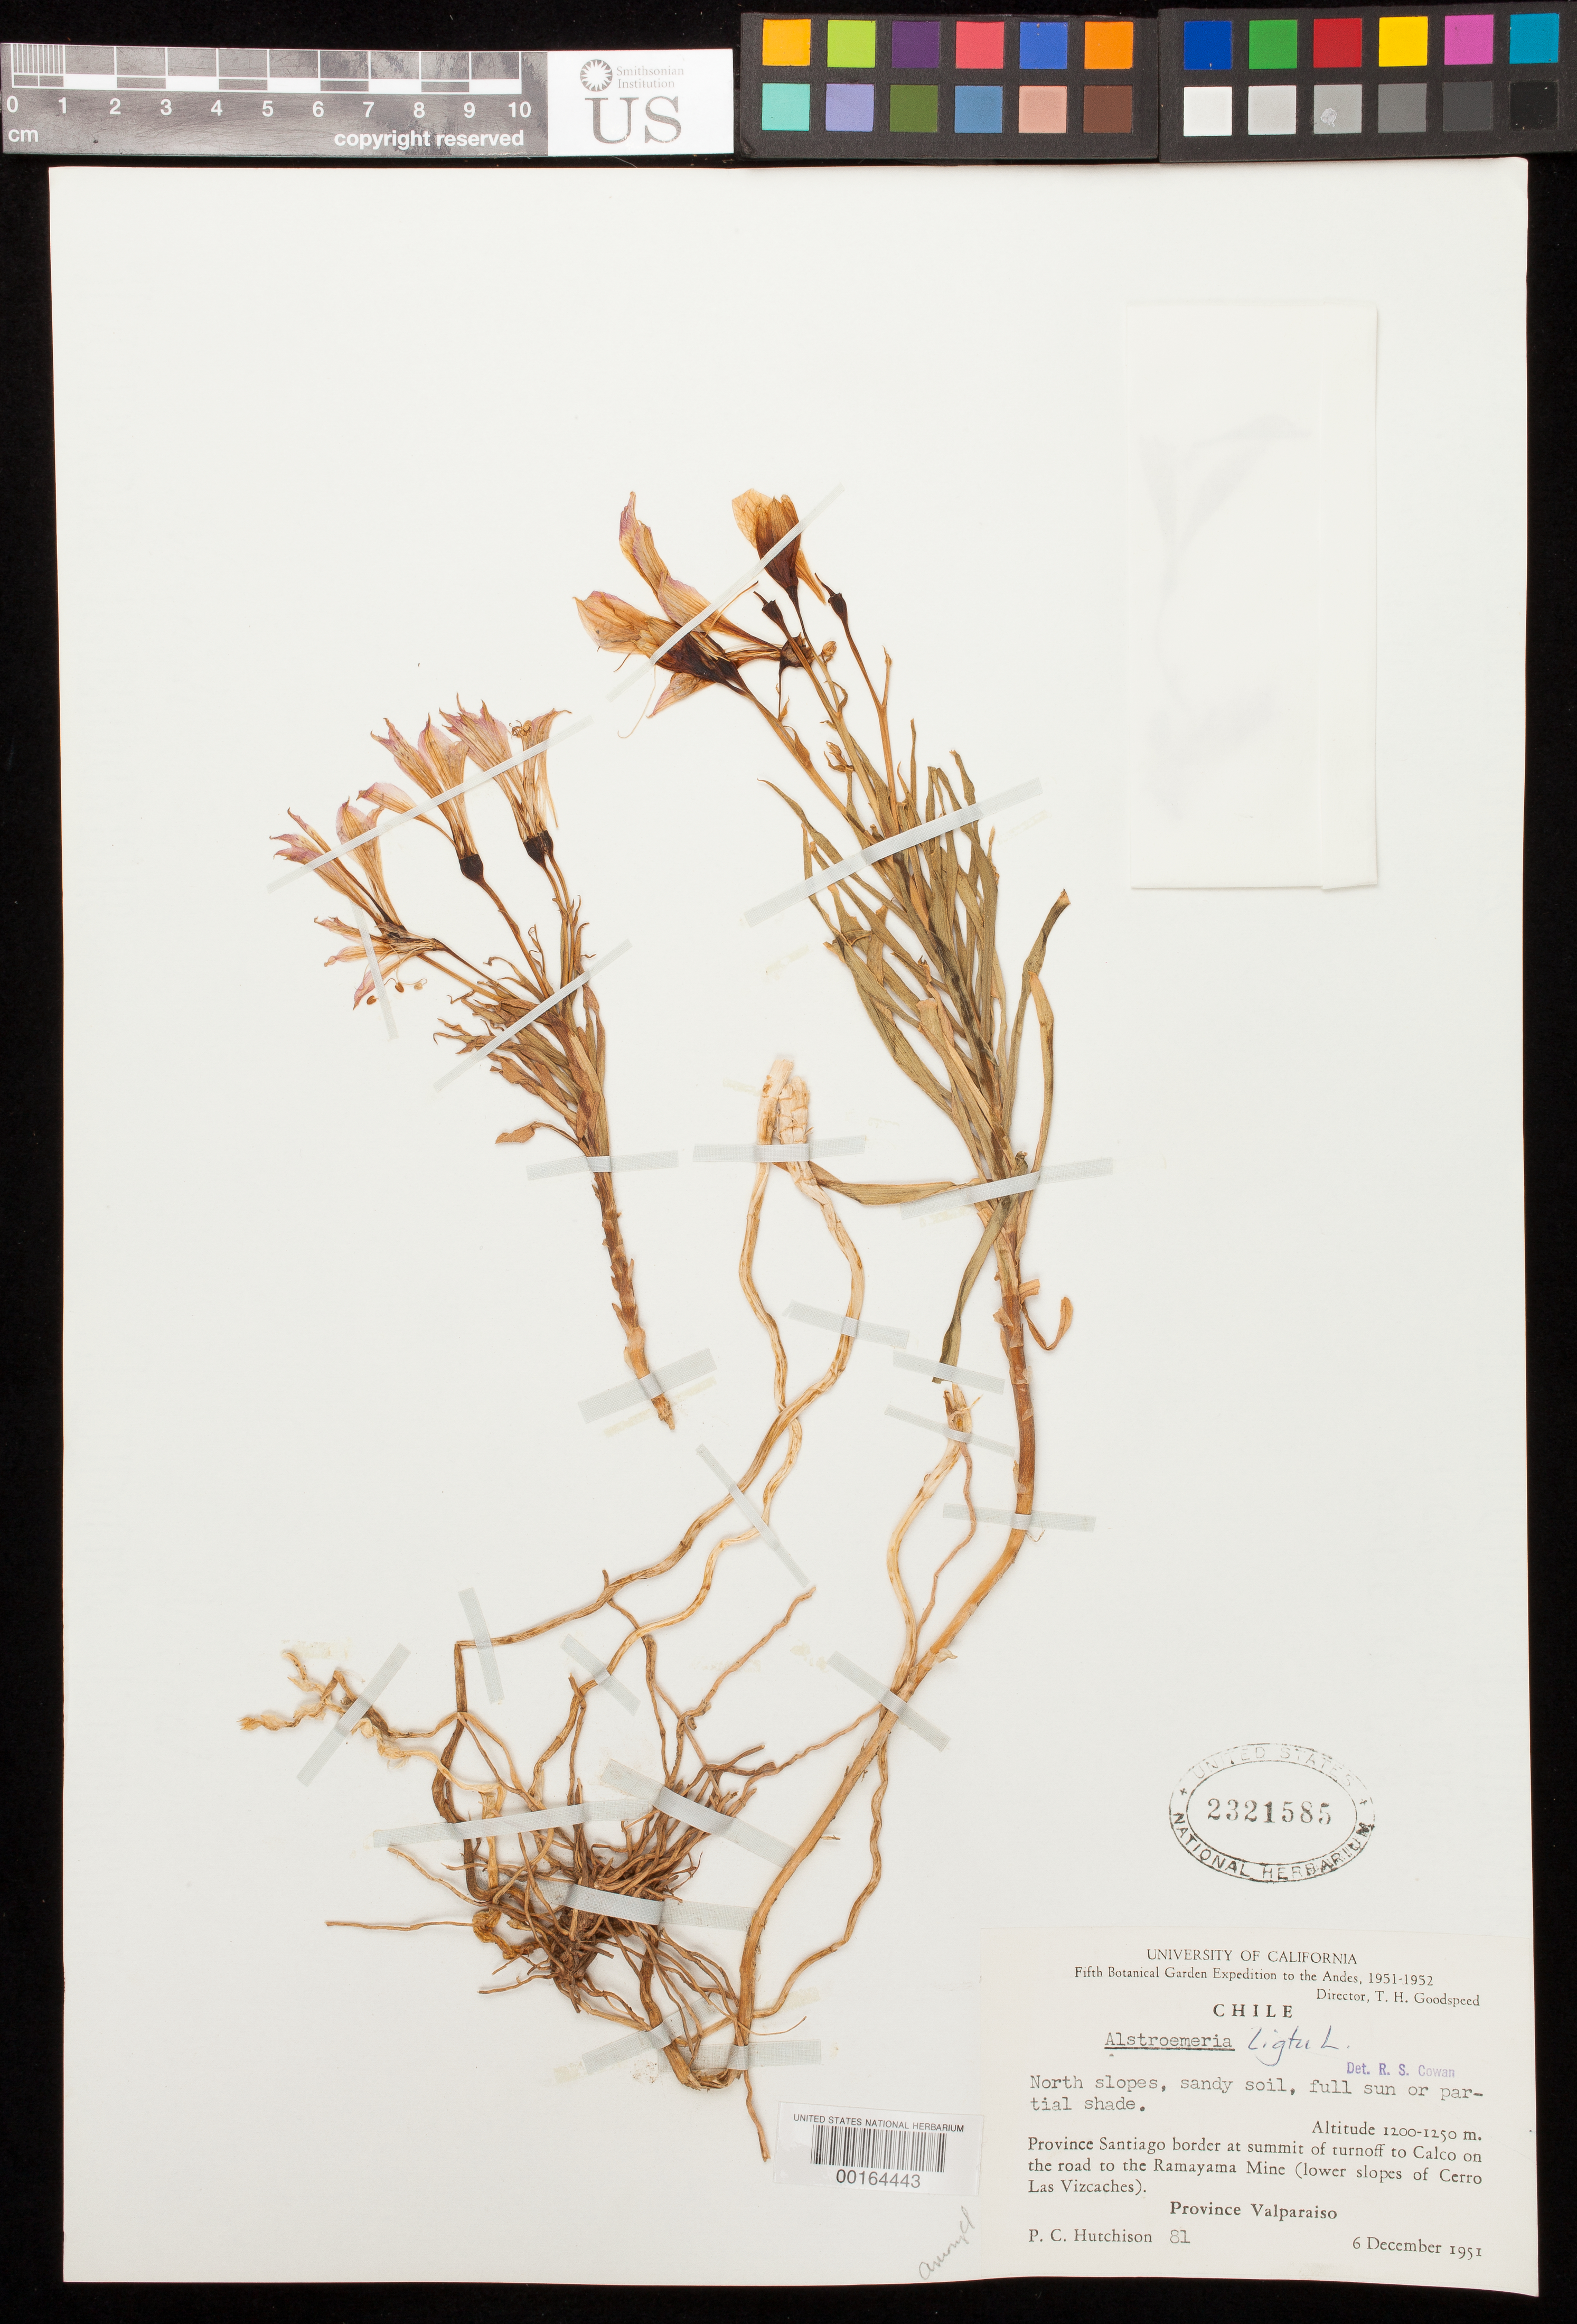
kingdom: Plantae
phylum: Tracheophyta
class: Liliopsida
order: Liliales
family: Alstroemeriaceae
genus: Alstroemeria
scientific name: Alstroemeria ligtu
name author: L.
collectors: P. C. Hutchison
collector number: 81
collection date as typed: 06 Dec 1951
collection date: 1951-12-06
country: Chile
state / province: Valparaíso (V)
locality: Province santiago border at summit of turnoff to calco on the road to the ramayama mine (lower slopes of cerro las vizcaches)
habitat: North slopes, sandy soil, full sun or partial shade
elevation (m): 1200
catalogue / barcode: US 2321585